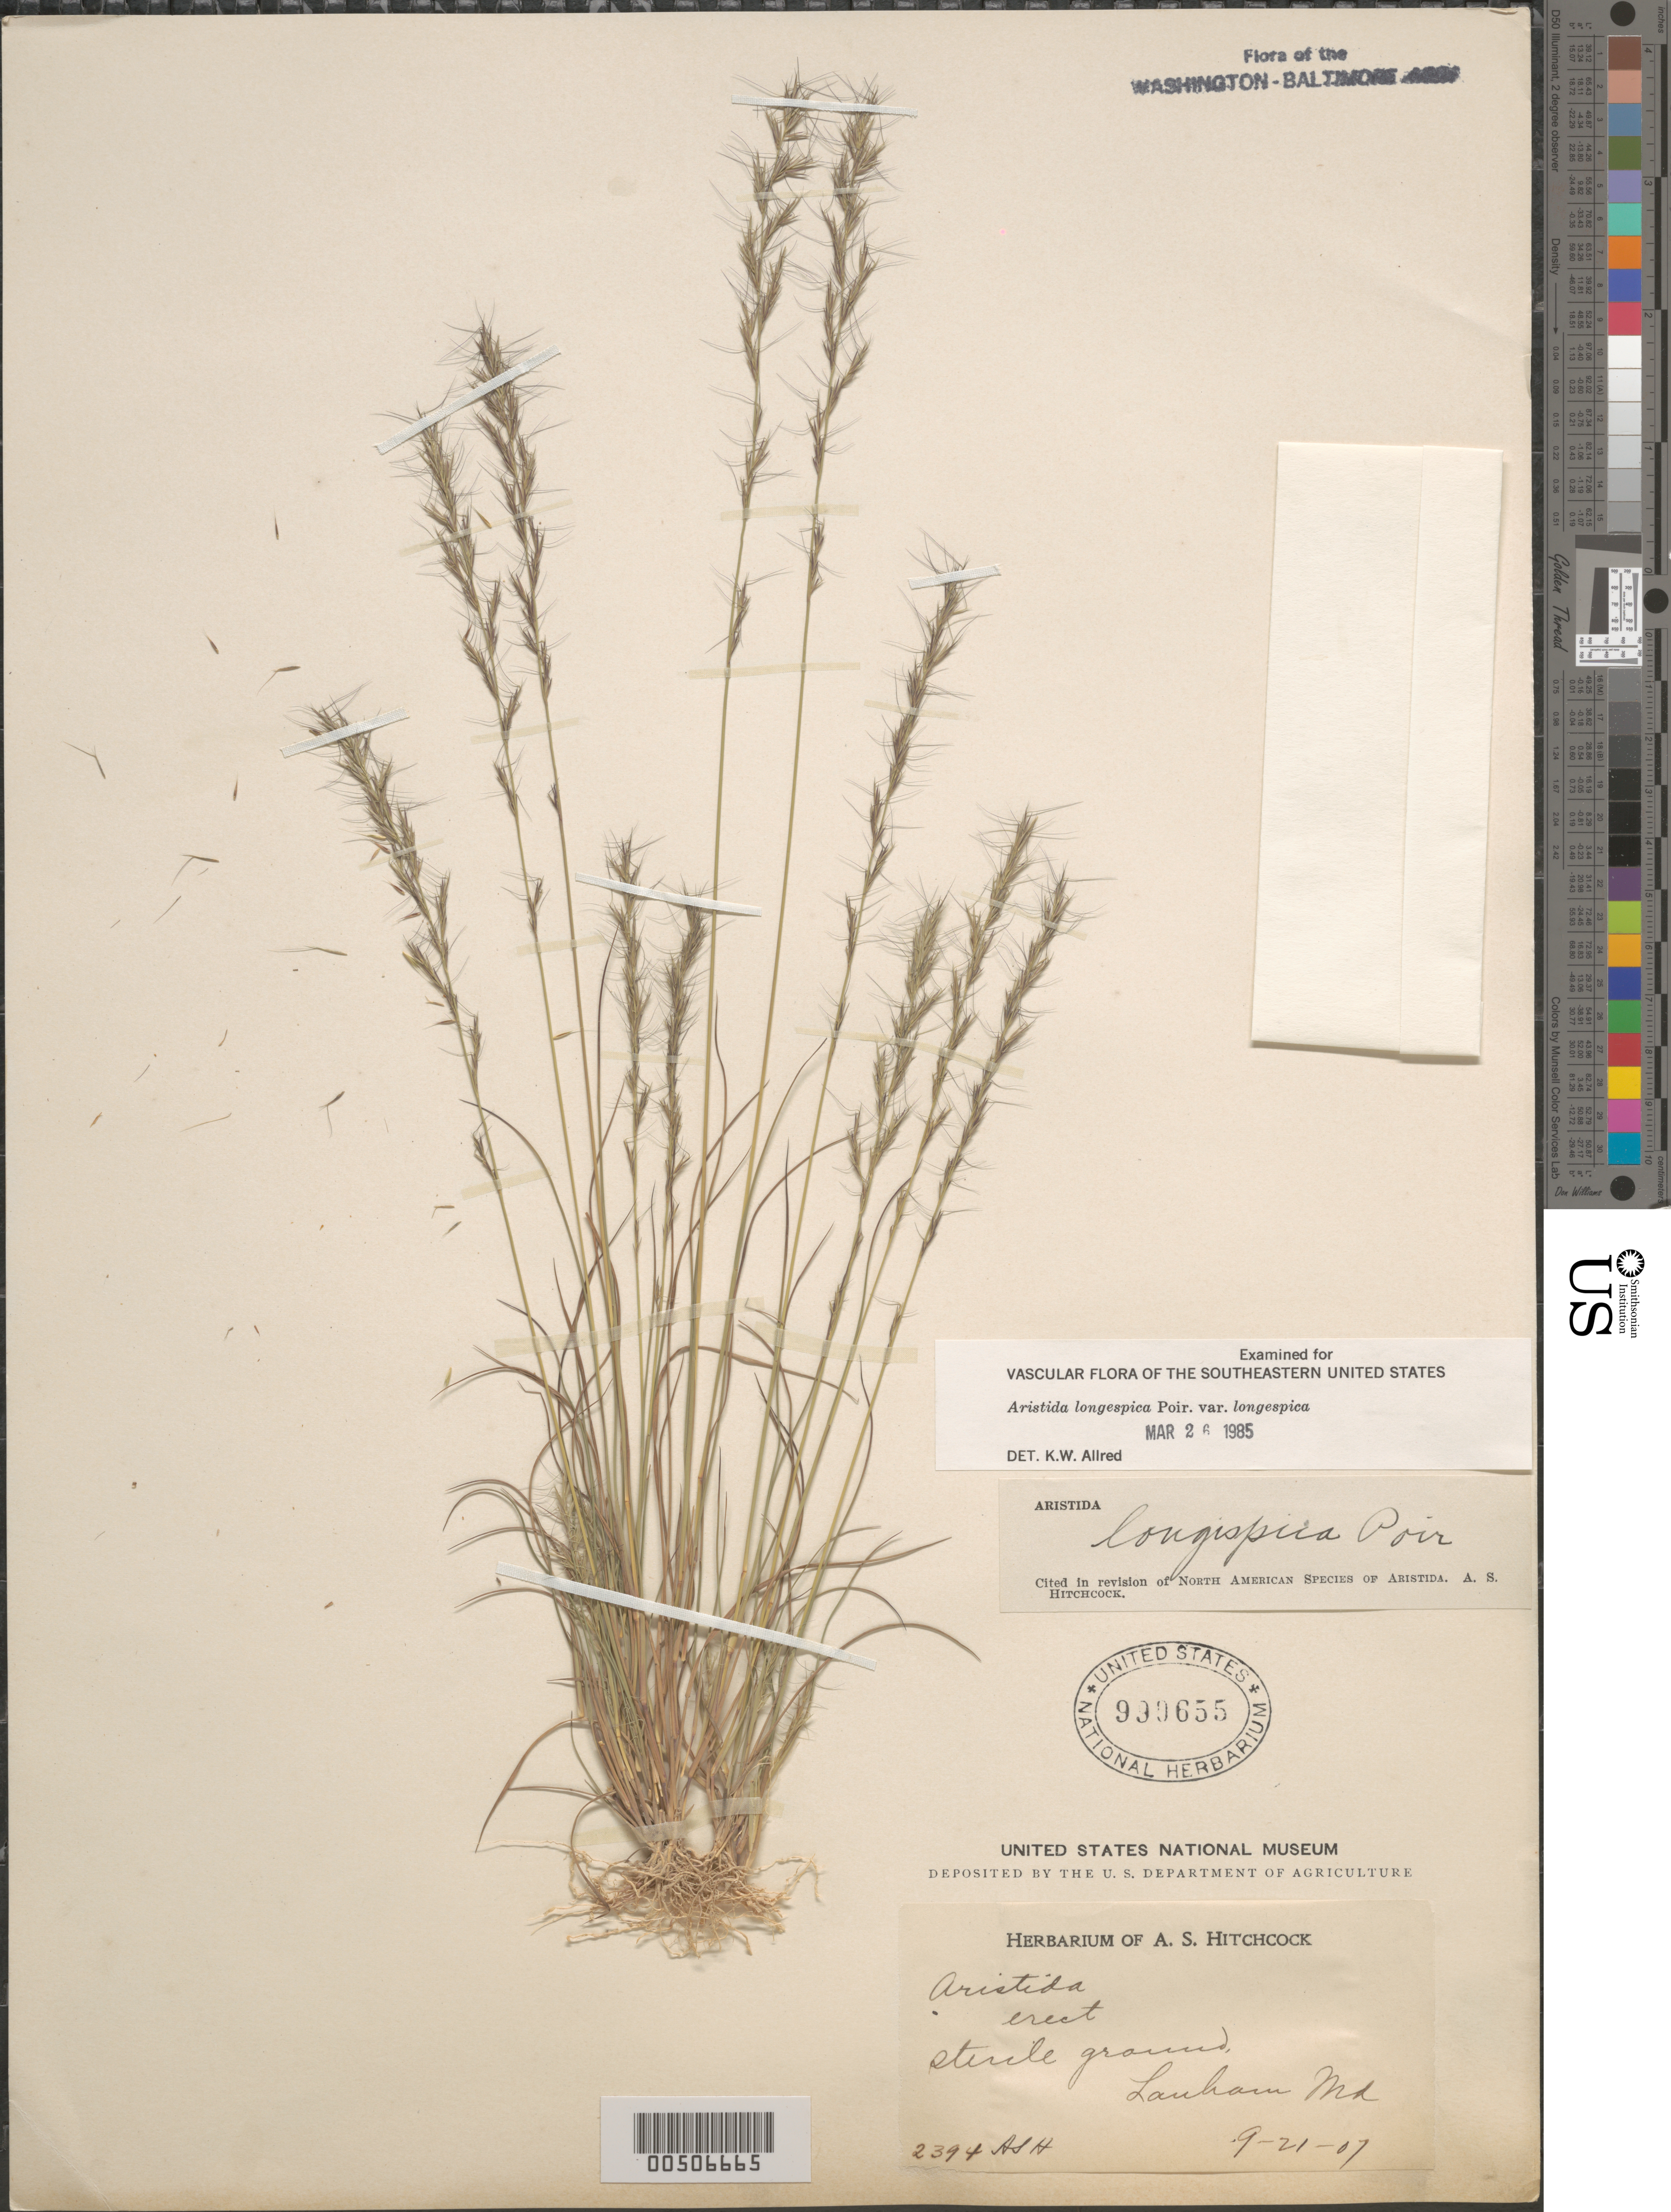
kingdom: Plantae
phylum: Tracheophyta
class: Liliopsida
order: Poales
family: Poaceae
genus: Aristida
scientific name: Aristida longespica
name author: Poir.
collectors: A. S. Hitchcock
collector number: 2394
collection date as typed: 21 Sep 1907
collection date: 1907-09-21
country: United States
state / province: Maryland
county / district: Prince George's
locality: Lanham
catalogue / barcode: US 990655